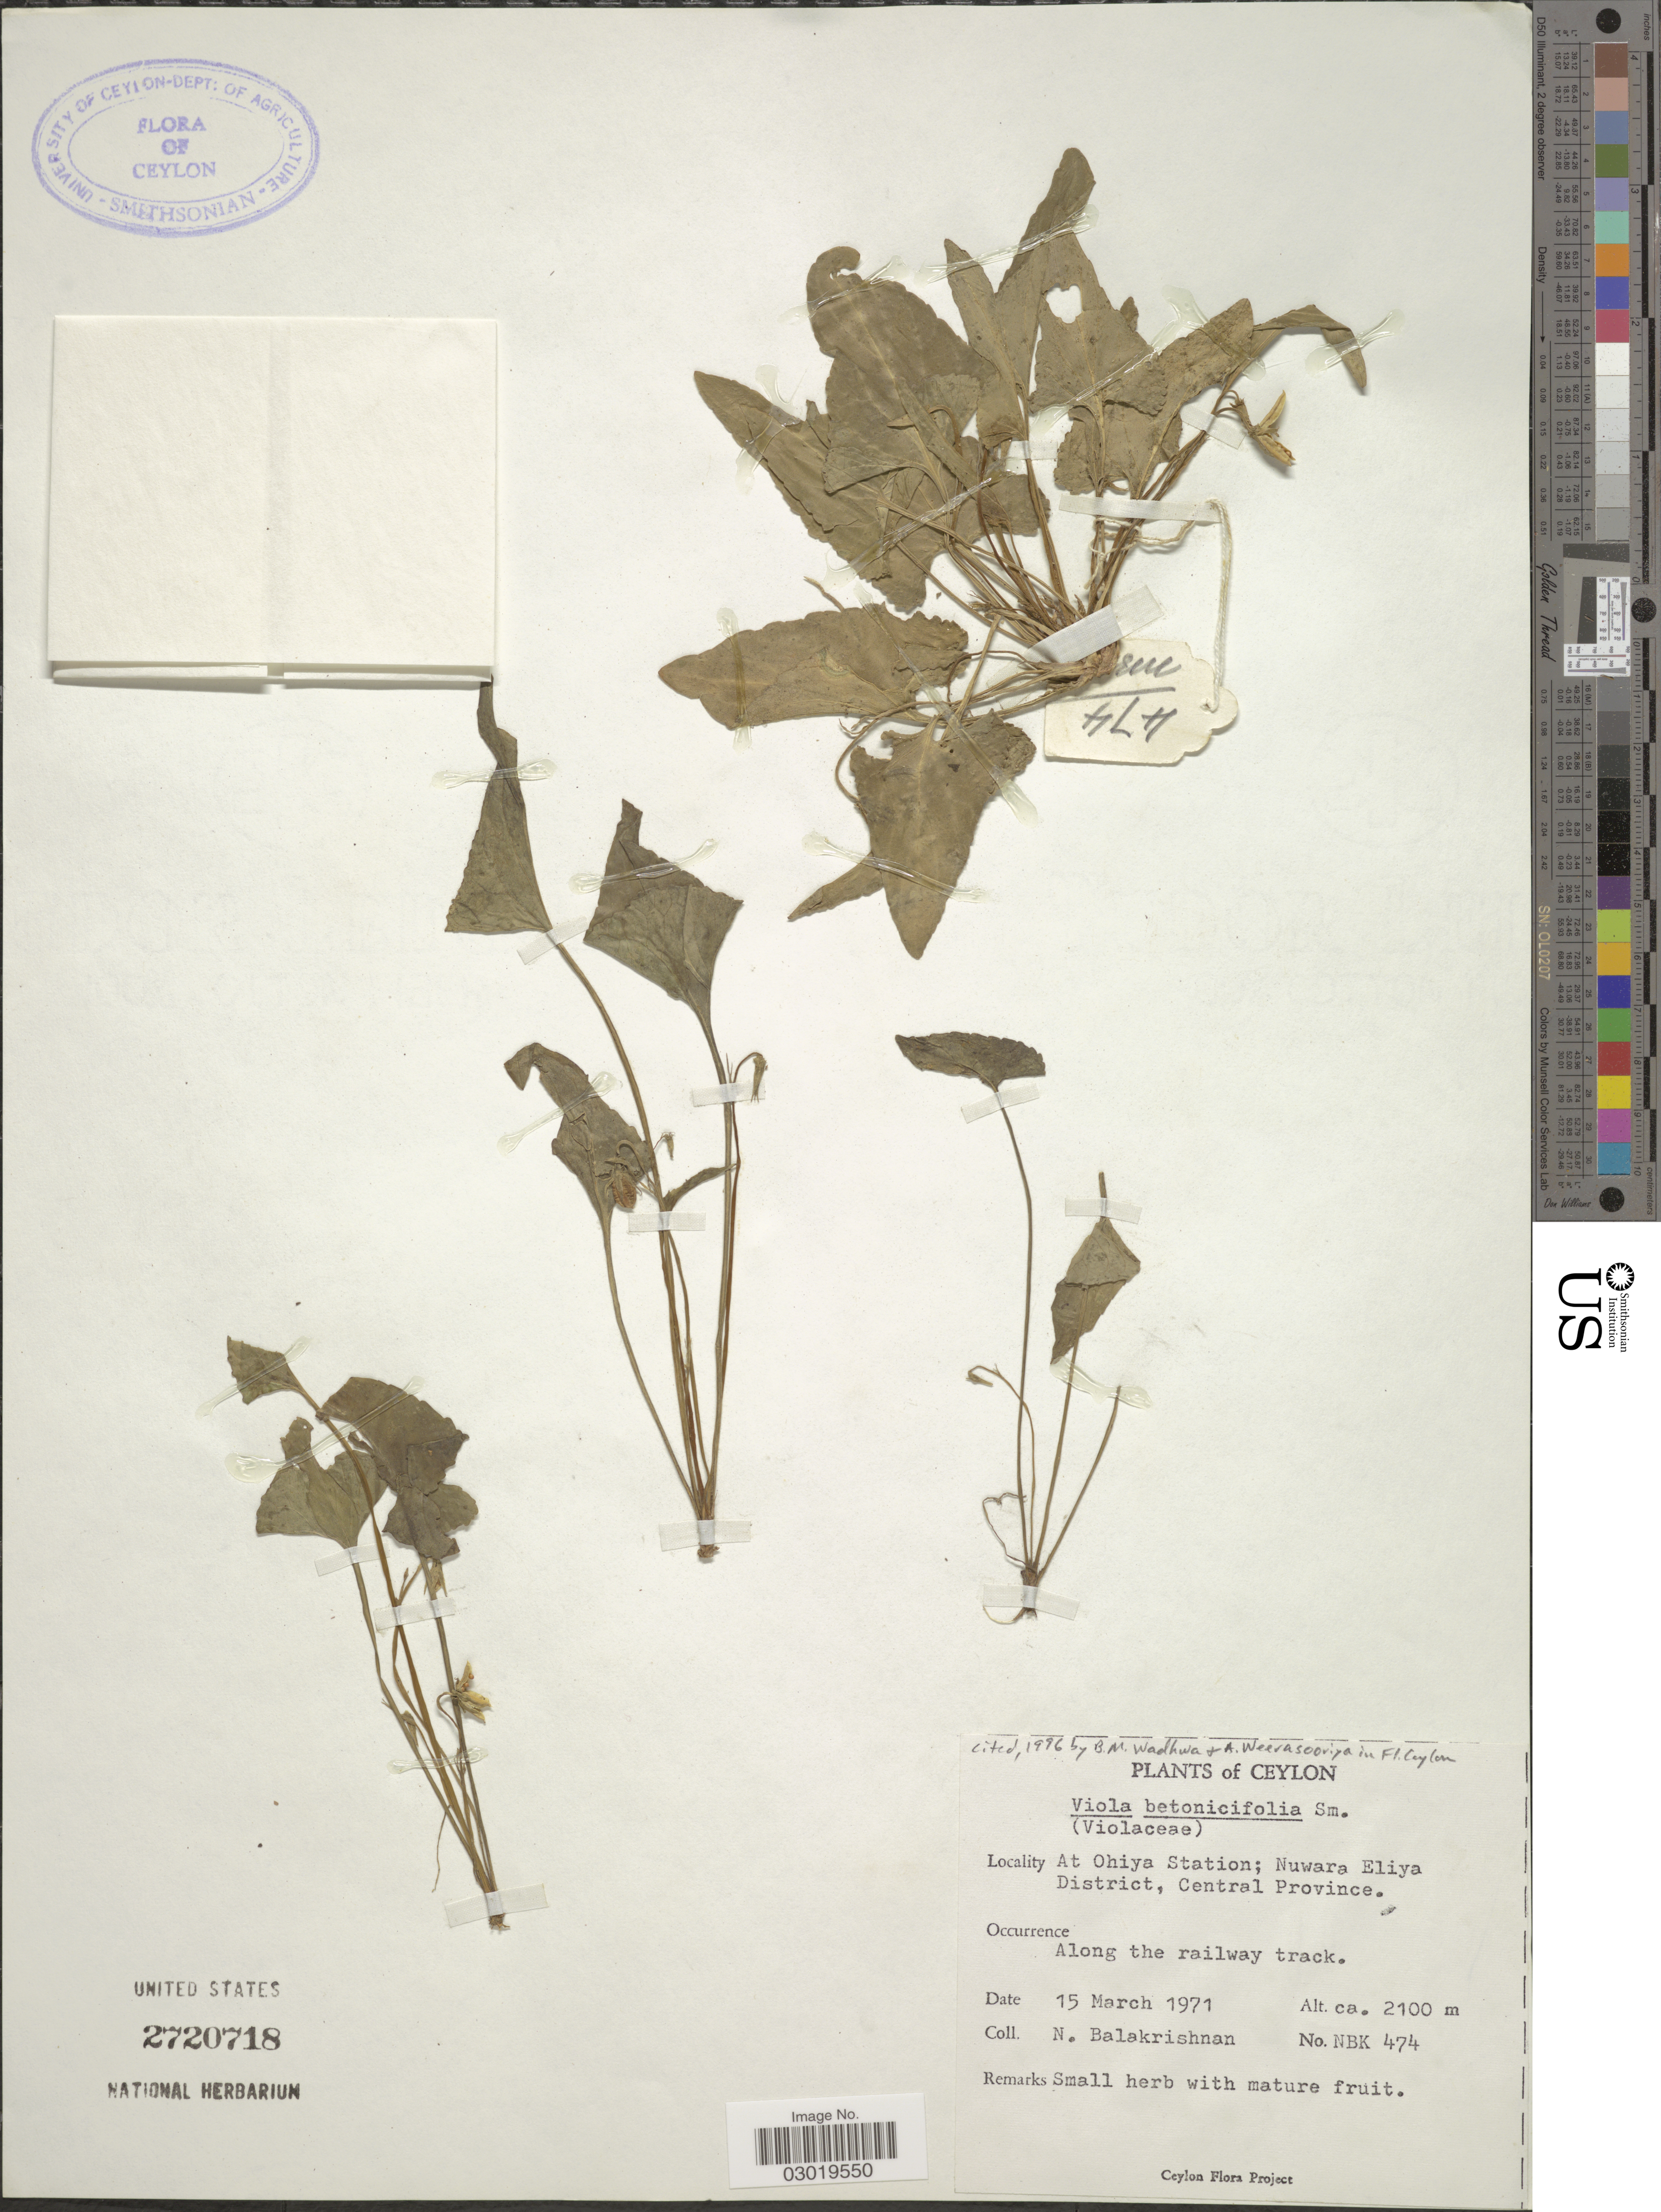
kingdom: Plantae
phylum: Tracheophyta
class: Magnoliopsida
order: Malpighiales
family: Violaceae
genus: Viola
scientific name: Viola betonicifolia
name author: Sm.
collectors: N. Balakrishnan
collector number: NBK474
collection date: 1971-03-15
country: Sri Lanka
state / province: Central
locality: Ceylon, At Ohiya Station; Nuwara Eliya District, Along the railway track.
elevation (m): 2100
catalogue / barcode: US 2720718